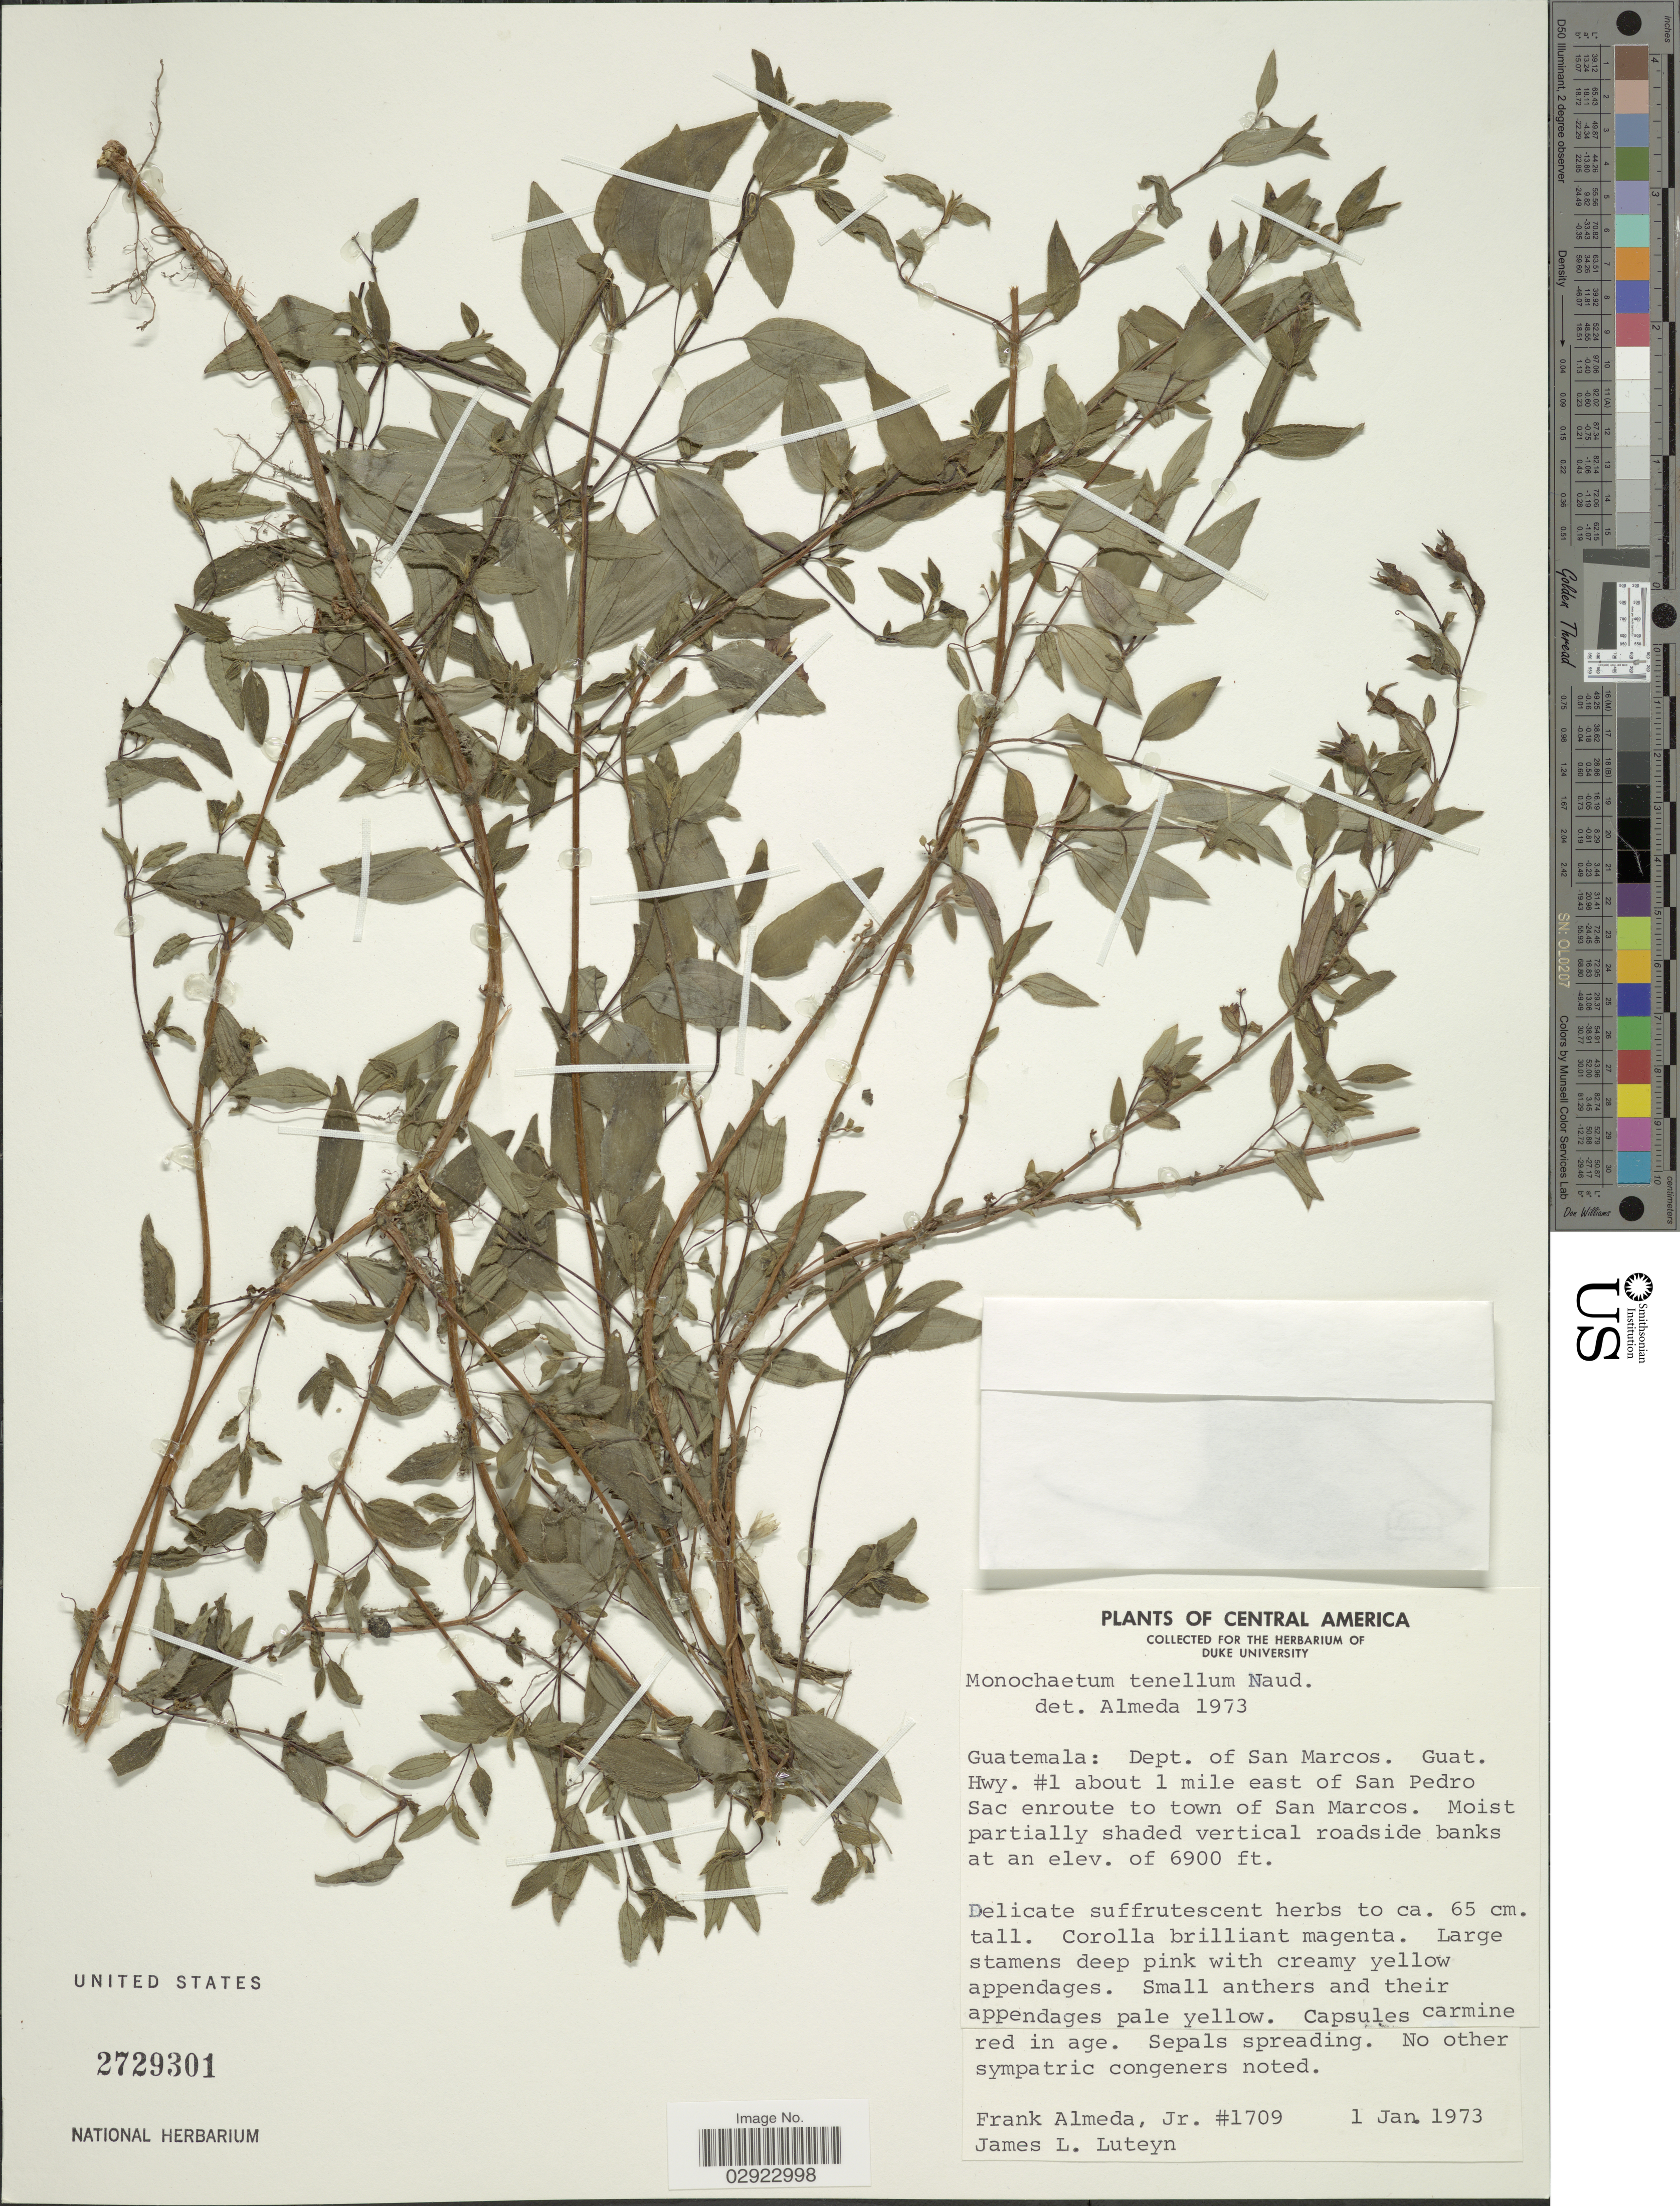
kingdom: Plantae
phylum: Tracheophyta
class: Magnoliopsida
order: Myrtales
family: Melastomataceae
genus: Monochaetum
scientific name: Monochaetum tenellum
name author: Naudin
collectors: F. Almeda & J. L. Luteyn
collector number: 1709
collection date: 1973-01-01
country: Guatemala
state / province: San Marcos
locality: Guatemala: Dept. of San Marcos. Guat. Hwy. #1 about 1 mile east of San Pedro Sac enroute to town of San Marcos.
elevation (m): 2103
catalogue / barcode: US 2729301